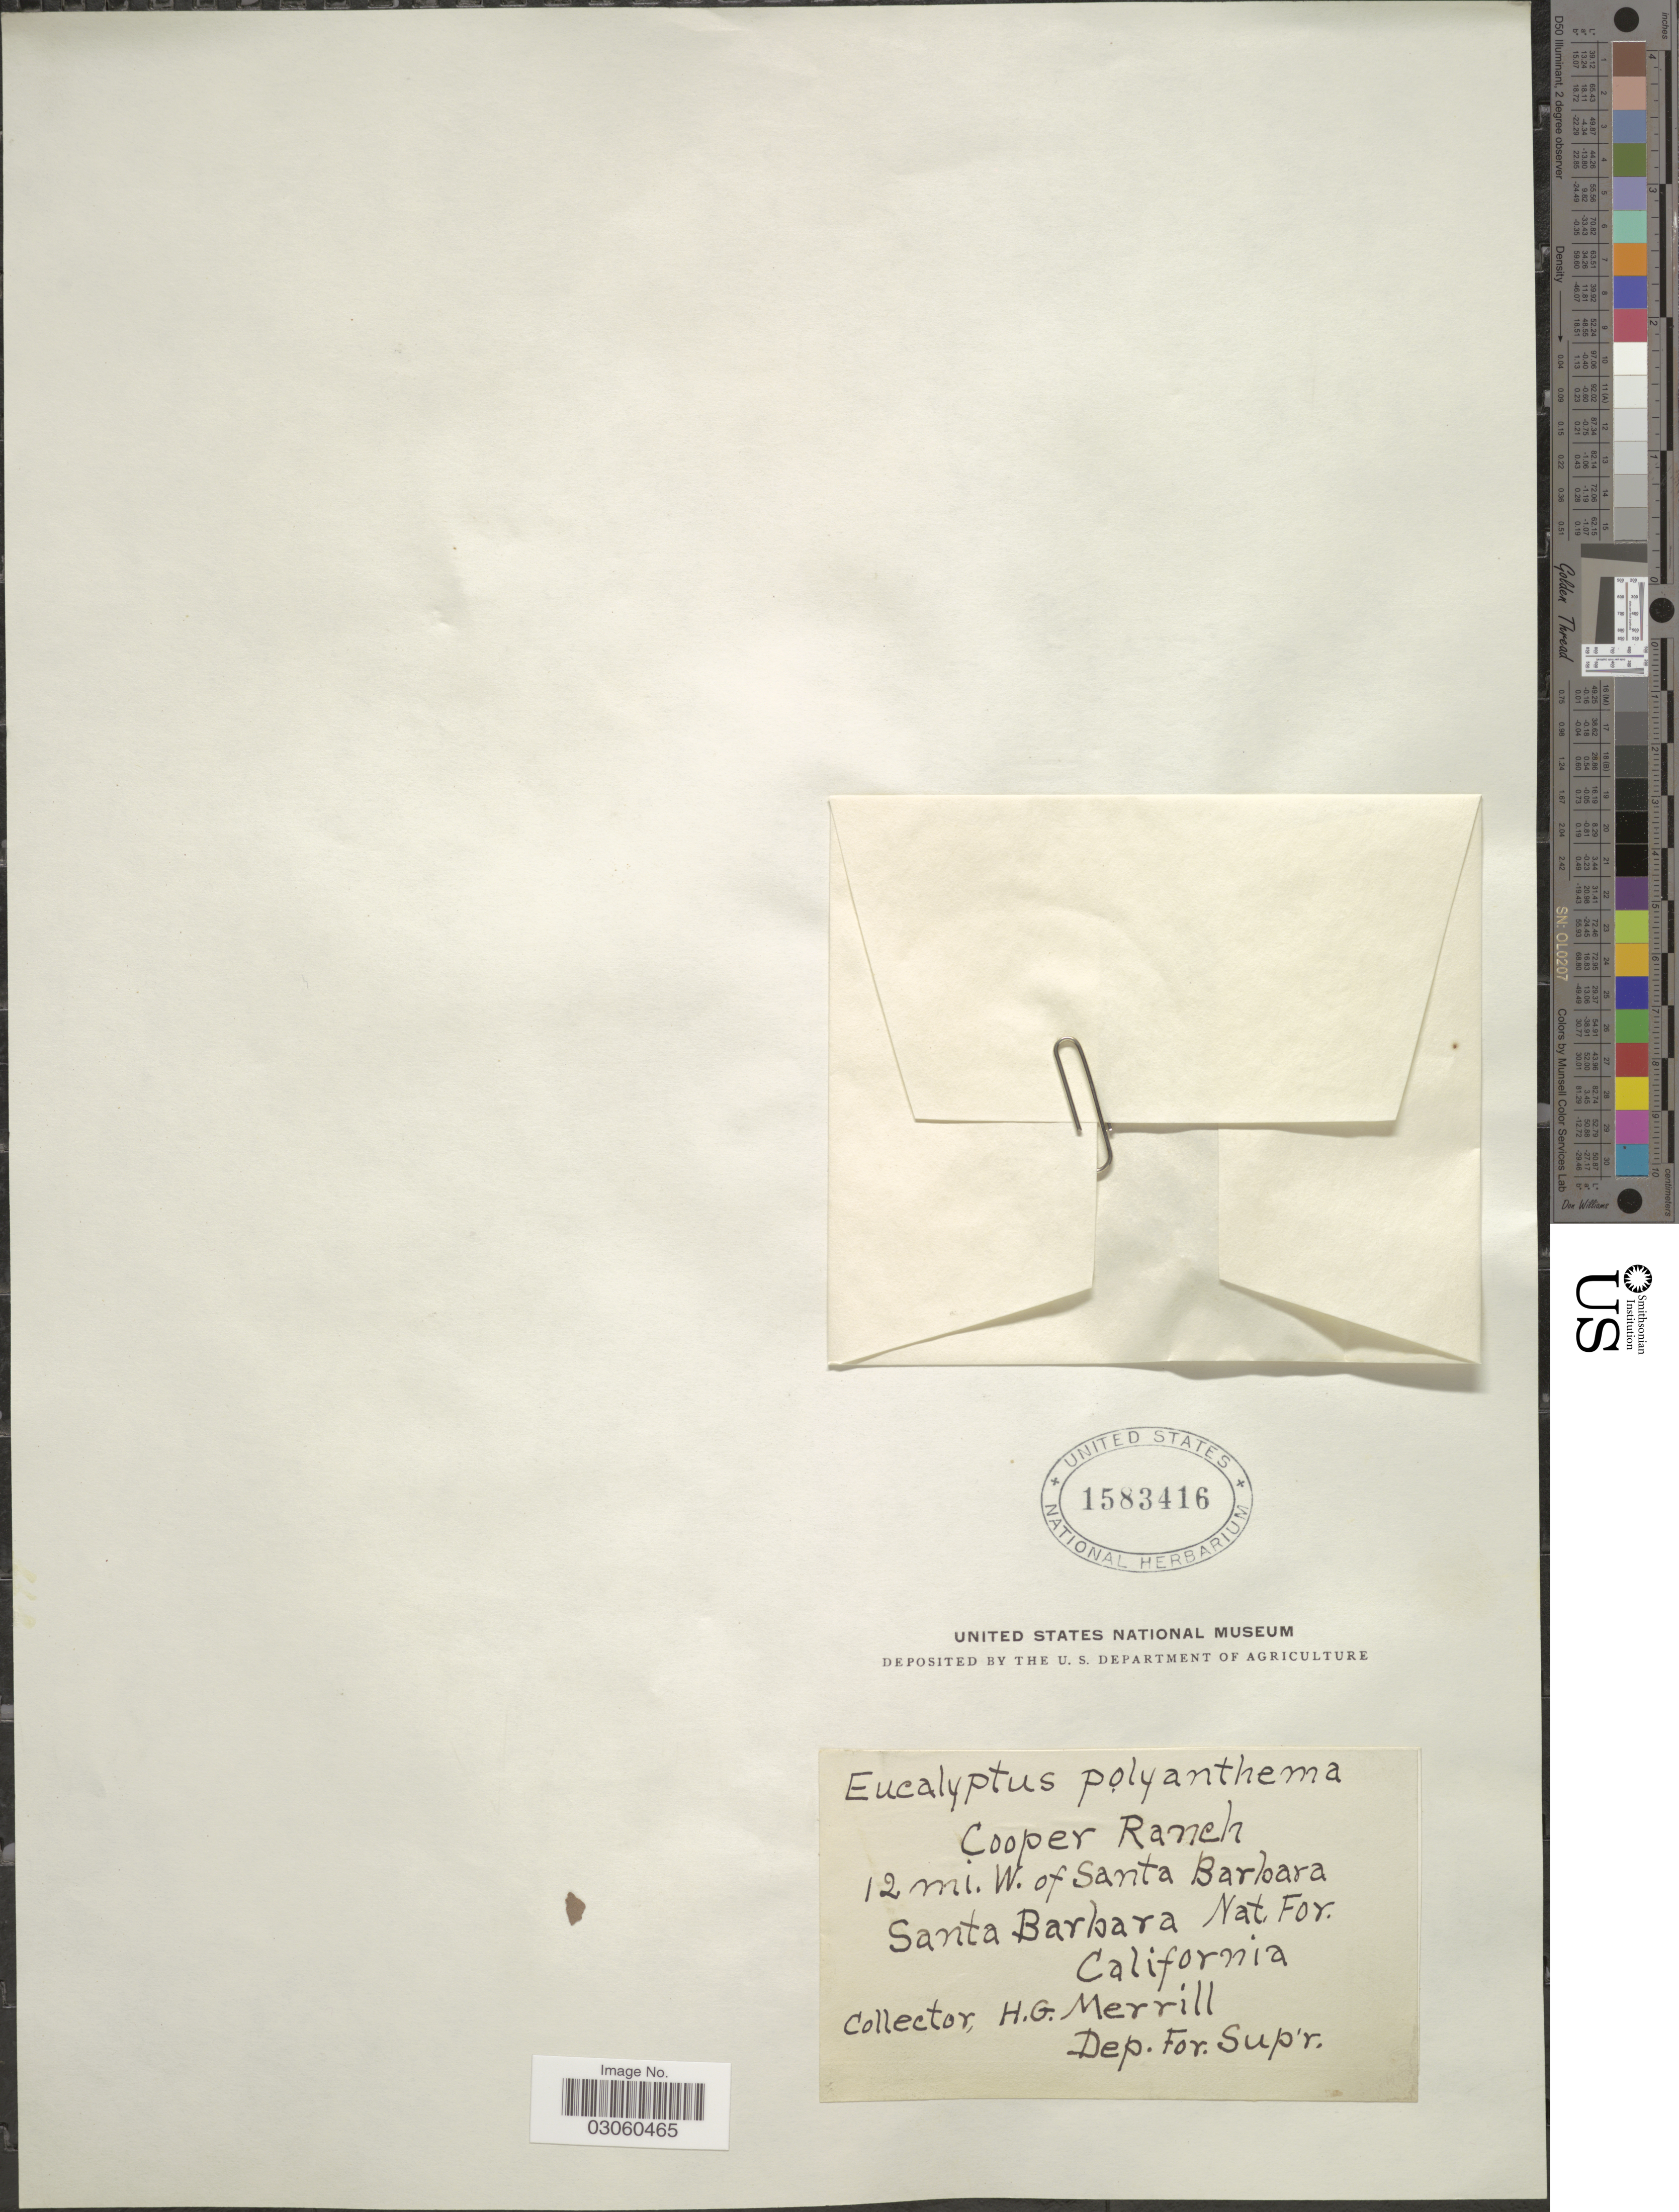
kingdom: Plantae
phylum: Tracheophyta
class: Magnoliopsida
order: Myrtales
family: Myrtaceae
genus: Eucalyptus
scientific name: Eucalyptus polyanthemos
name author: Schauer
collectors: H. Merrill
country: United States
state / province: California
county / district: Santa Barbara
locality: Cooper Ranch. 12 mi. W. of Santa Barbara. Santa Barbara Nat. For. California.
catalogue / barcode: US 1583416